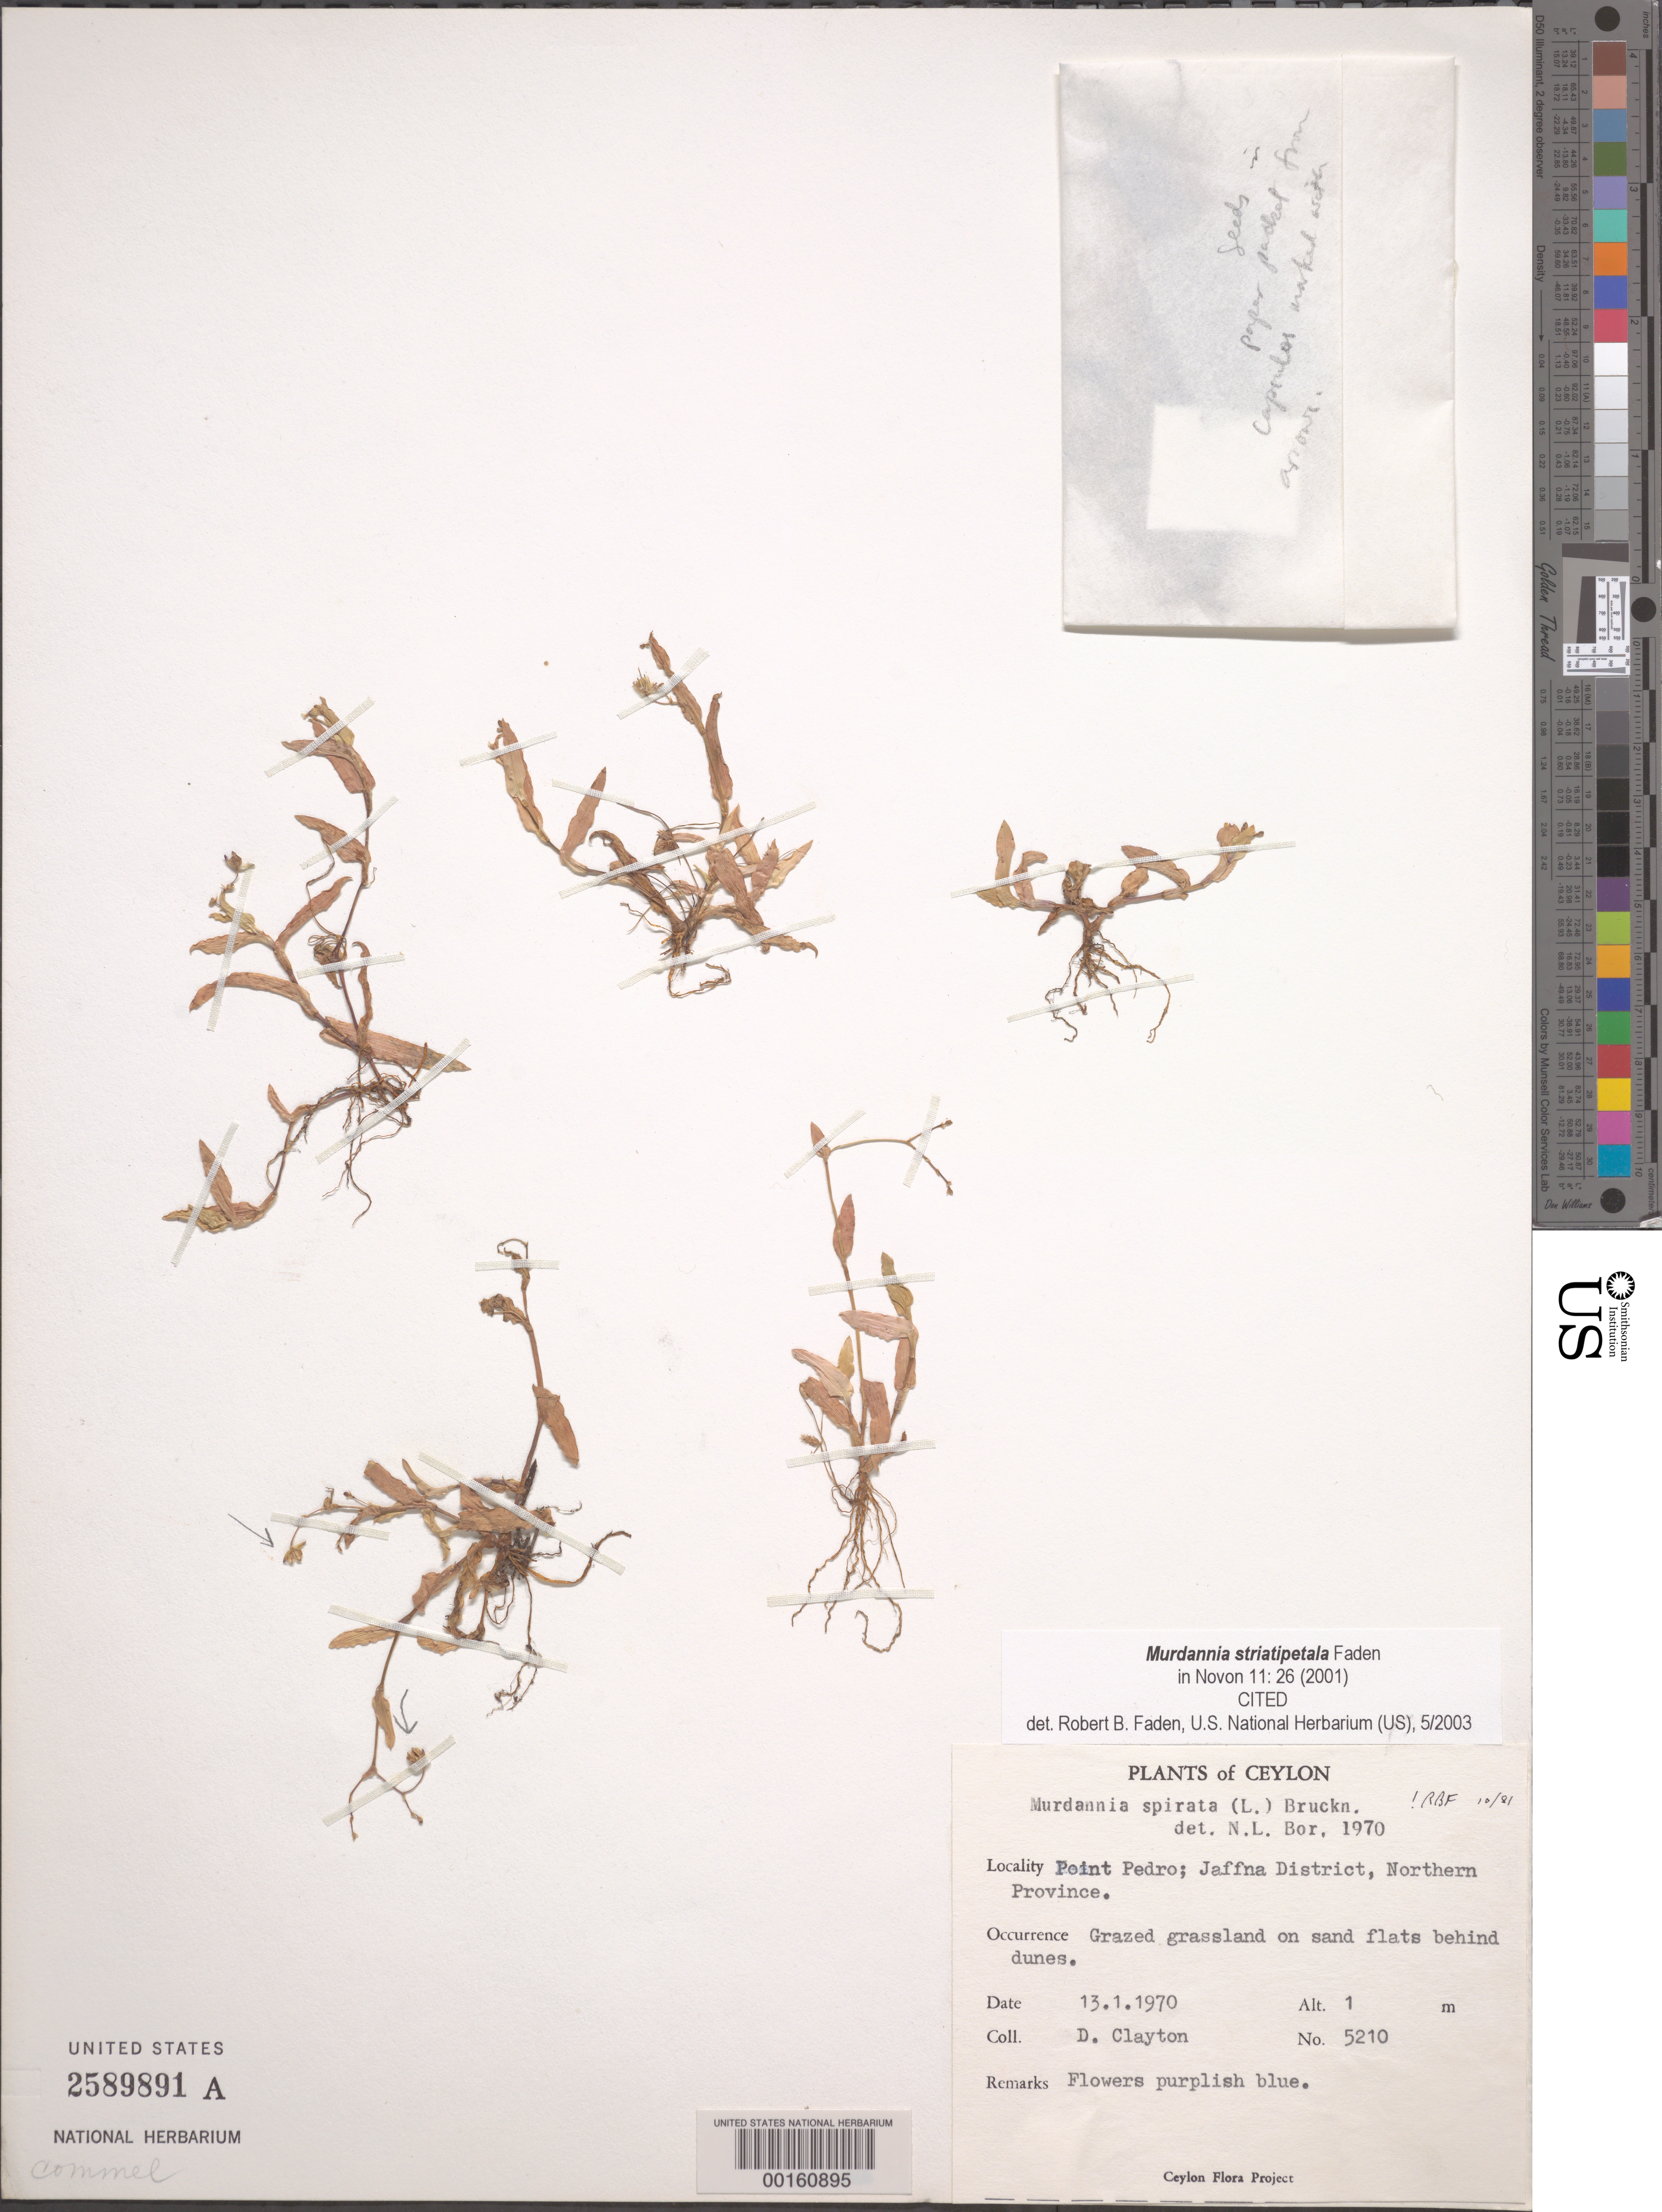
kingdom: Plantae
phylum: Tracheophyta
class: Liliopsida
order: Commelinales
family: Commelinaceae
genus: Murdannia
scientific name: Murdannia spirata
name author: (L.) G. Brückn.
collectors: D. Clayton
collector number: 5210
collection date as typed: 13 Jan 1970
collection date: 1970-01-13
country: Sri Lanka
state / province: Northern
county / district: Jaffna Dist.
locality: Point pedro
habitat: Grazzed grassland; sand flats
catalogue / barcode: US 2589891A